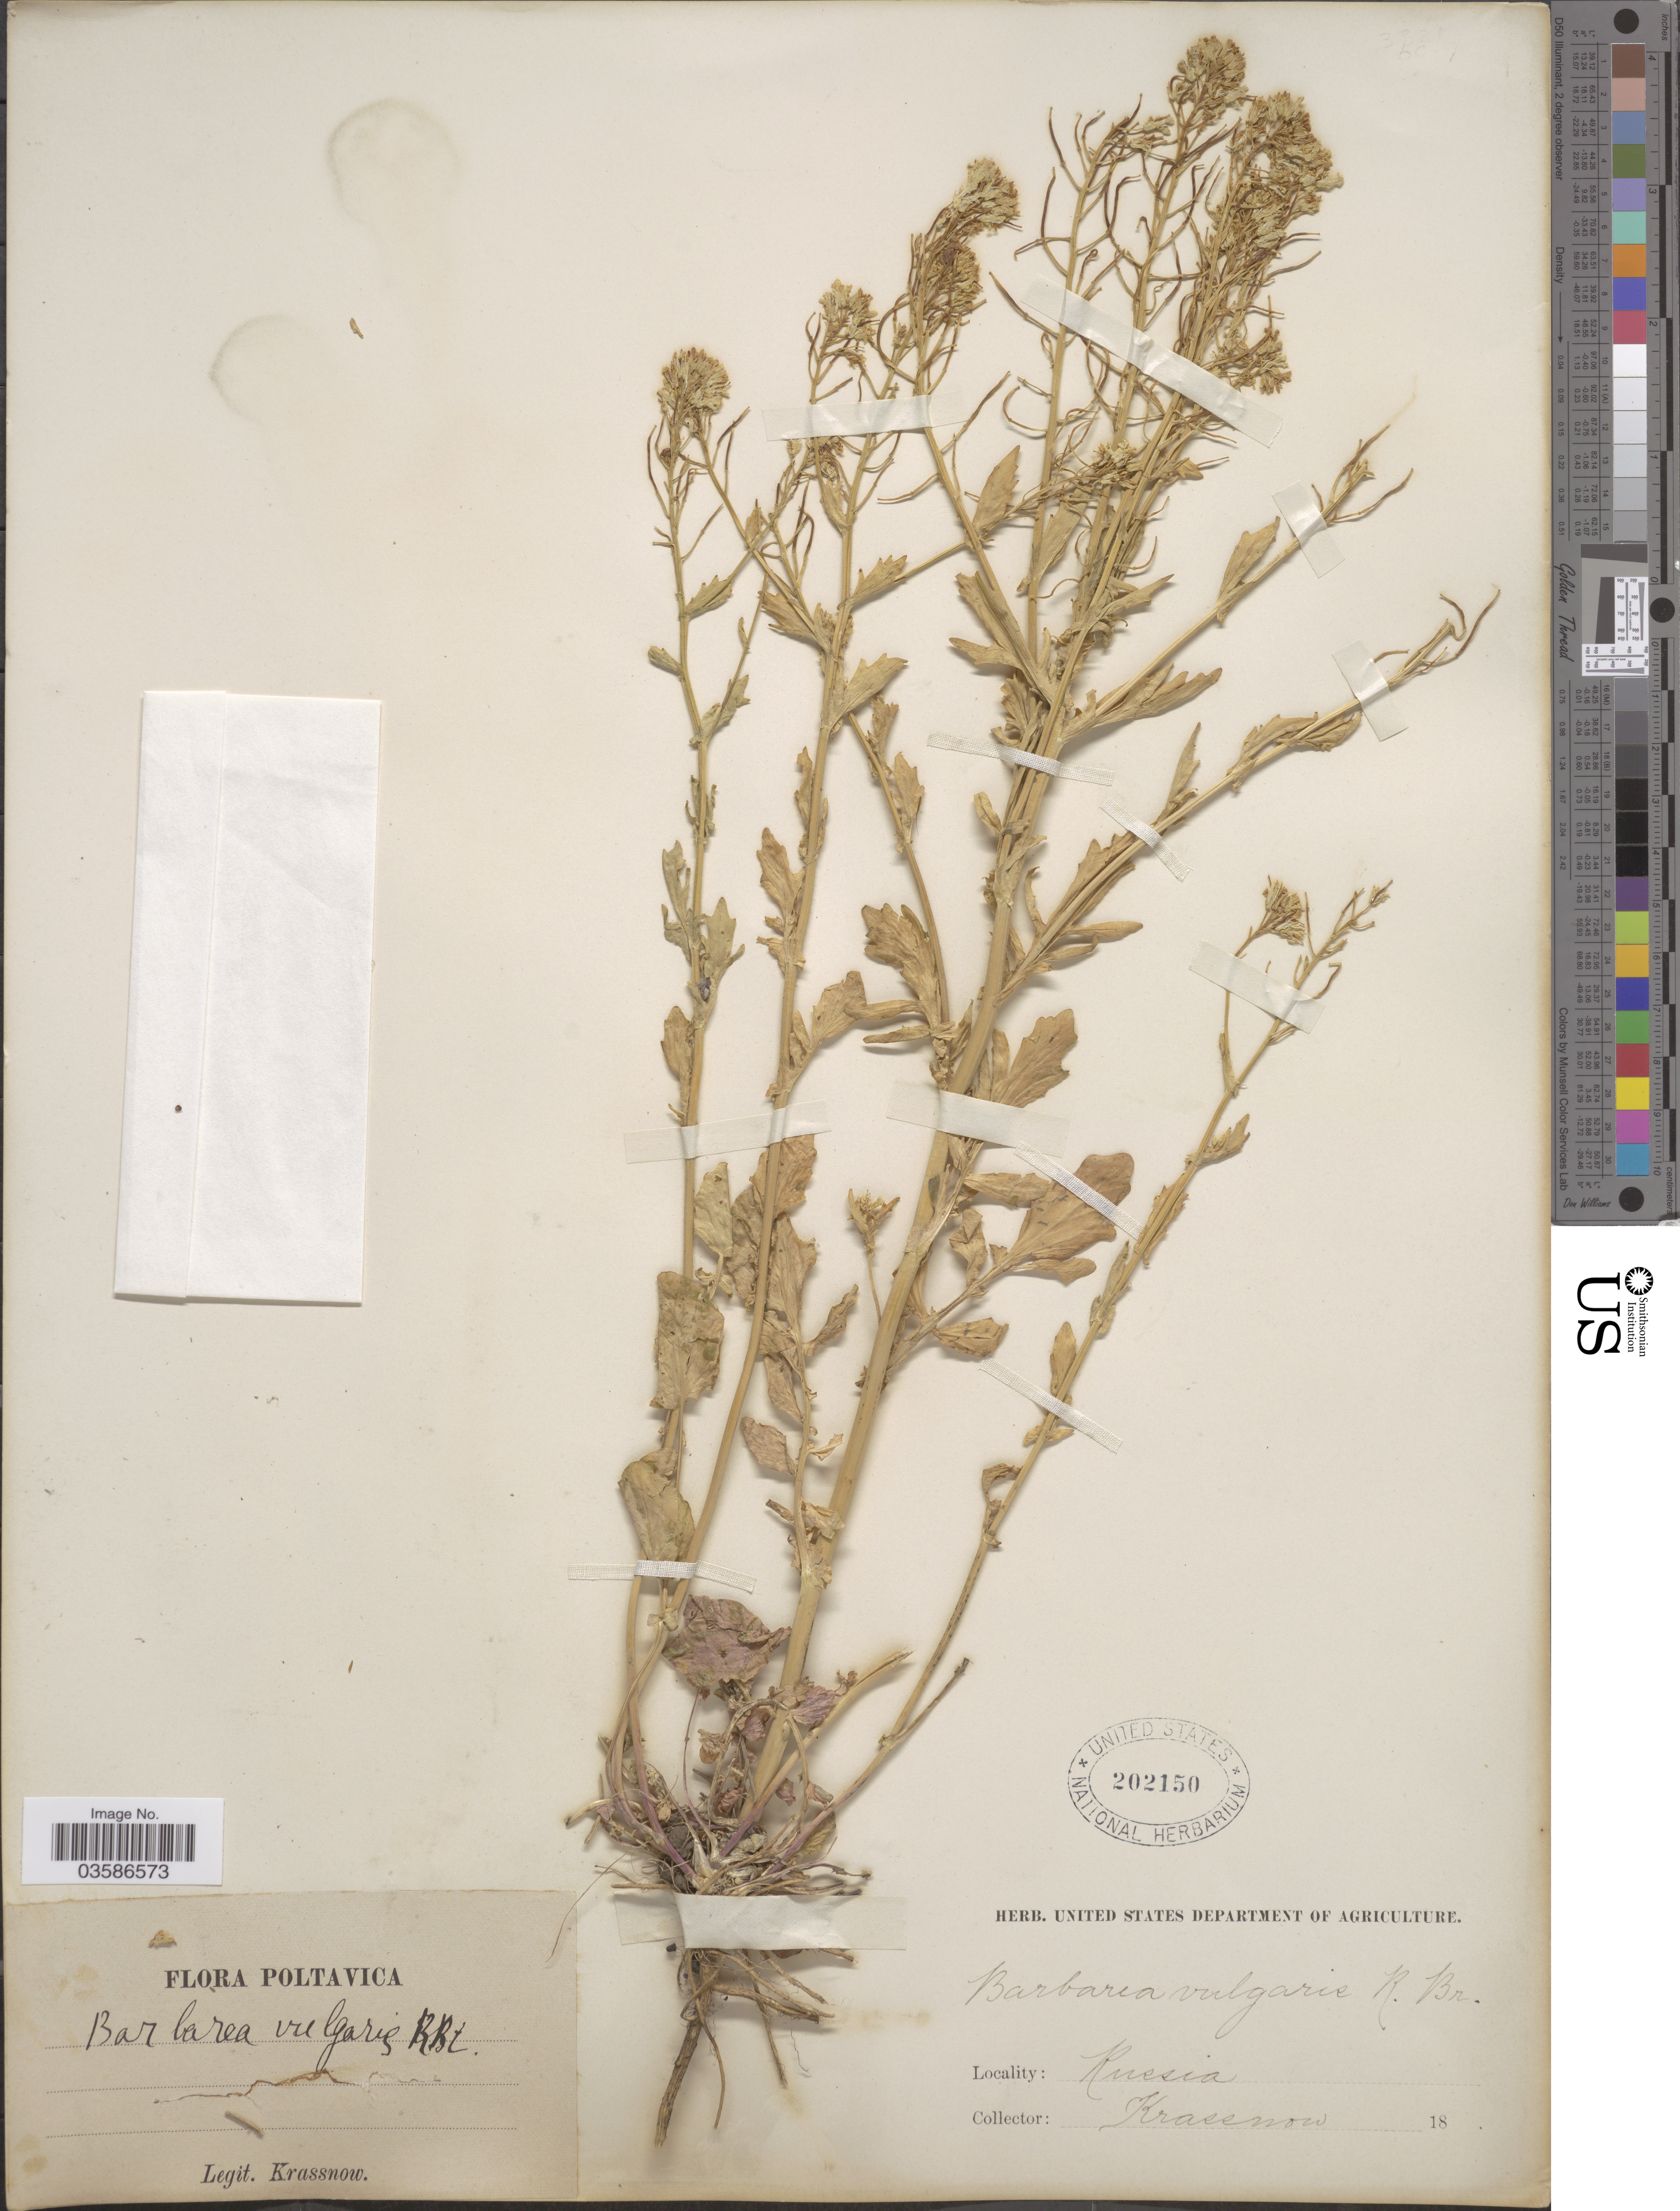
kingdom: Plantae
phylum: Tracheophyta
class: Magnoliopsida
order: Brassicales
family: Brassicaceae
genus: Barbarea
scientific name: Barbarea vulgaris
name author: W.T. Aiton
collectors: -. Krassnow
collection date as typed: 18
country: Ukraine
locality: Russia. Poltavica.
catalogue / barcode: US 202150